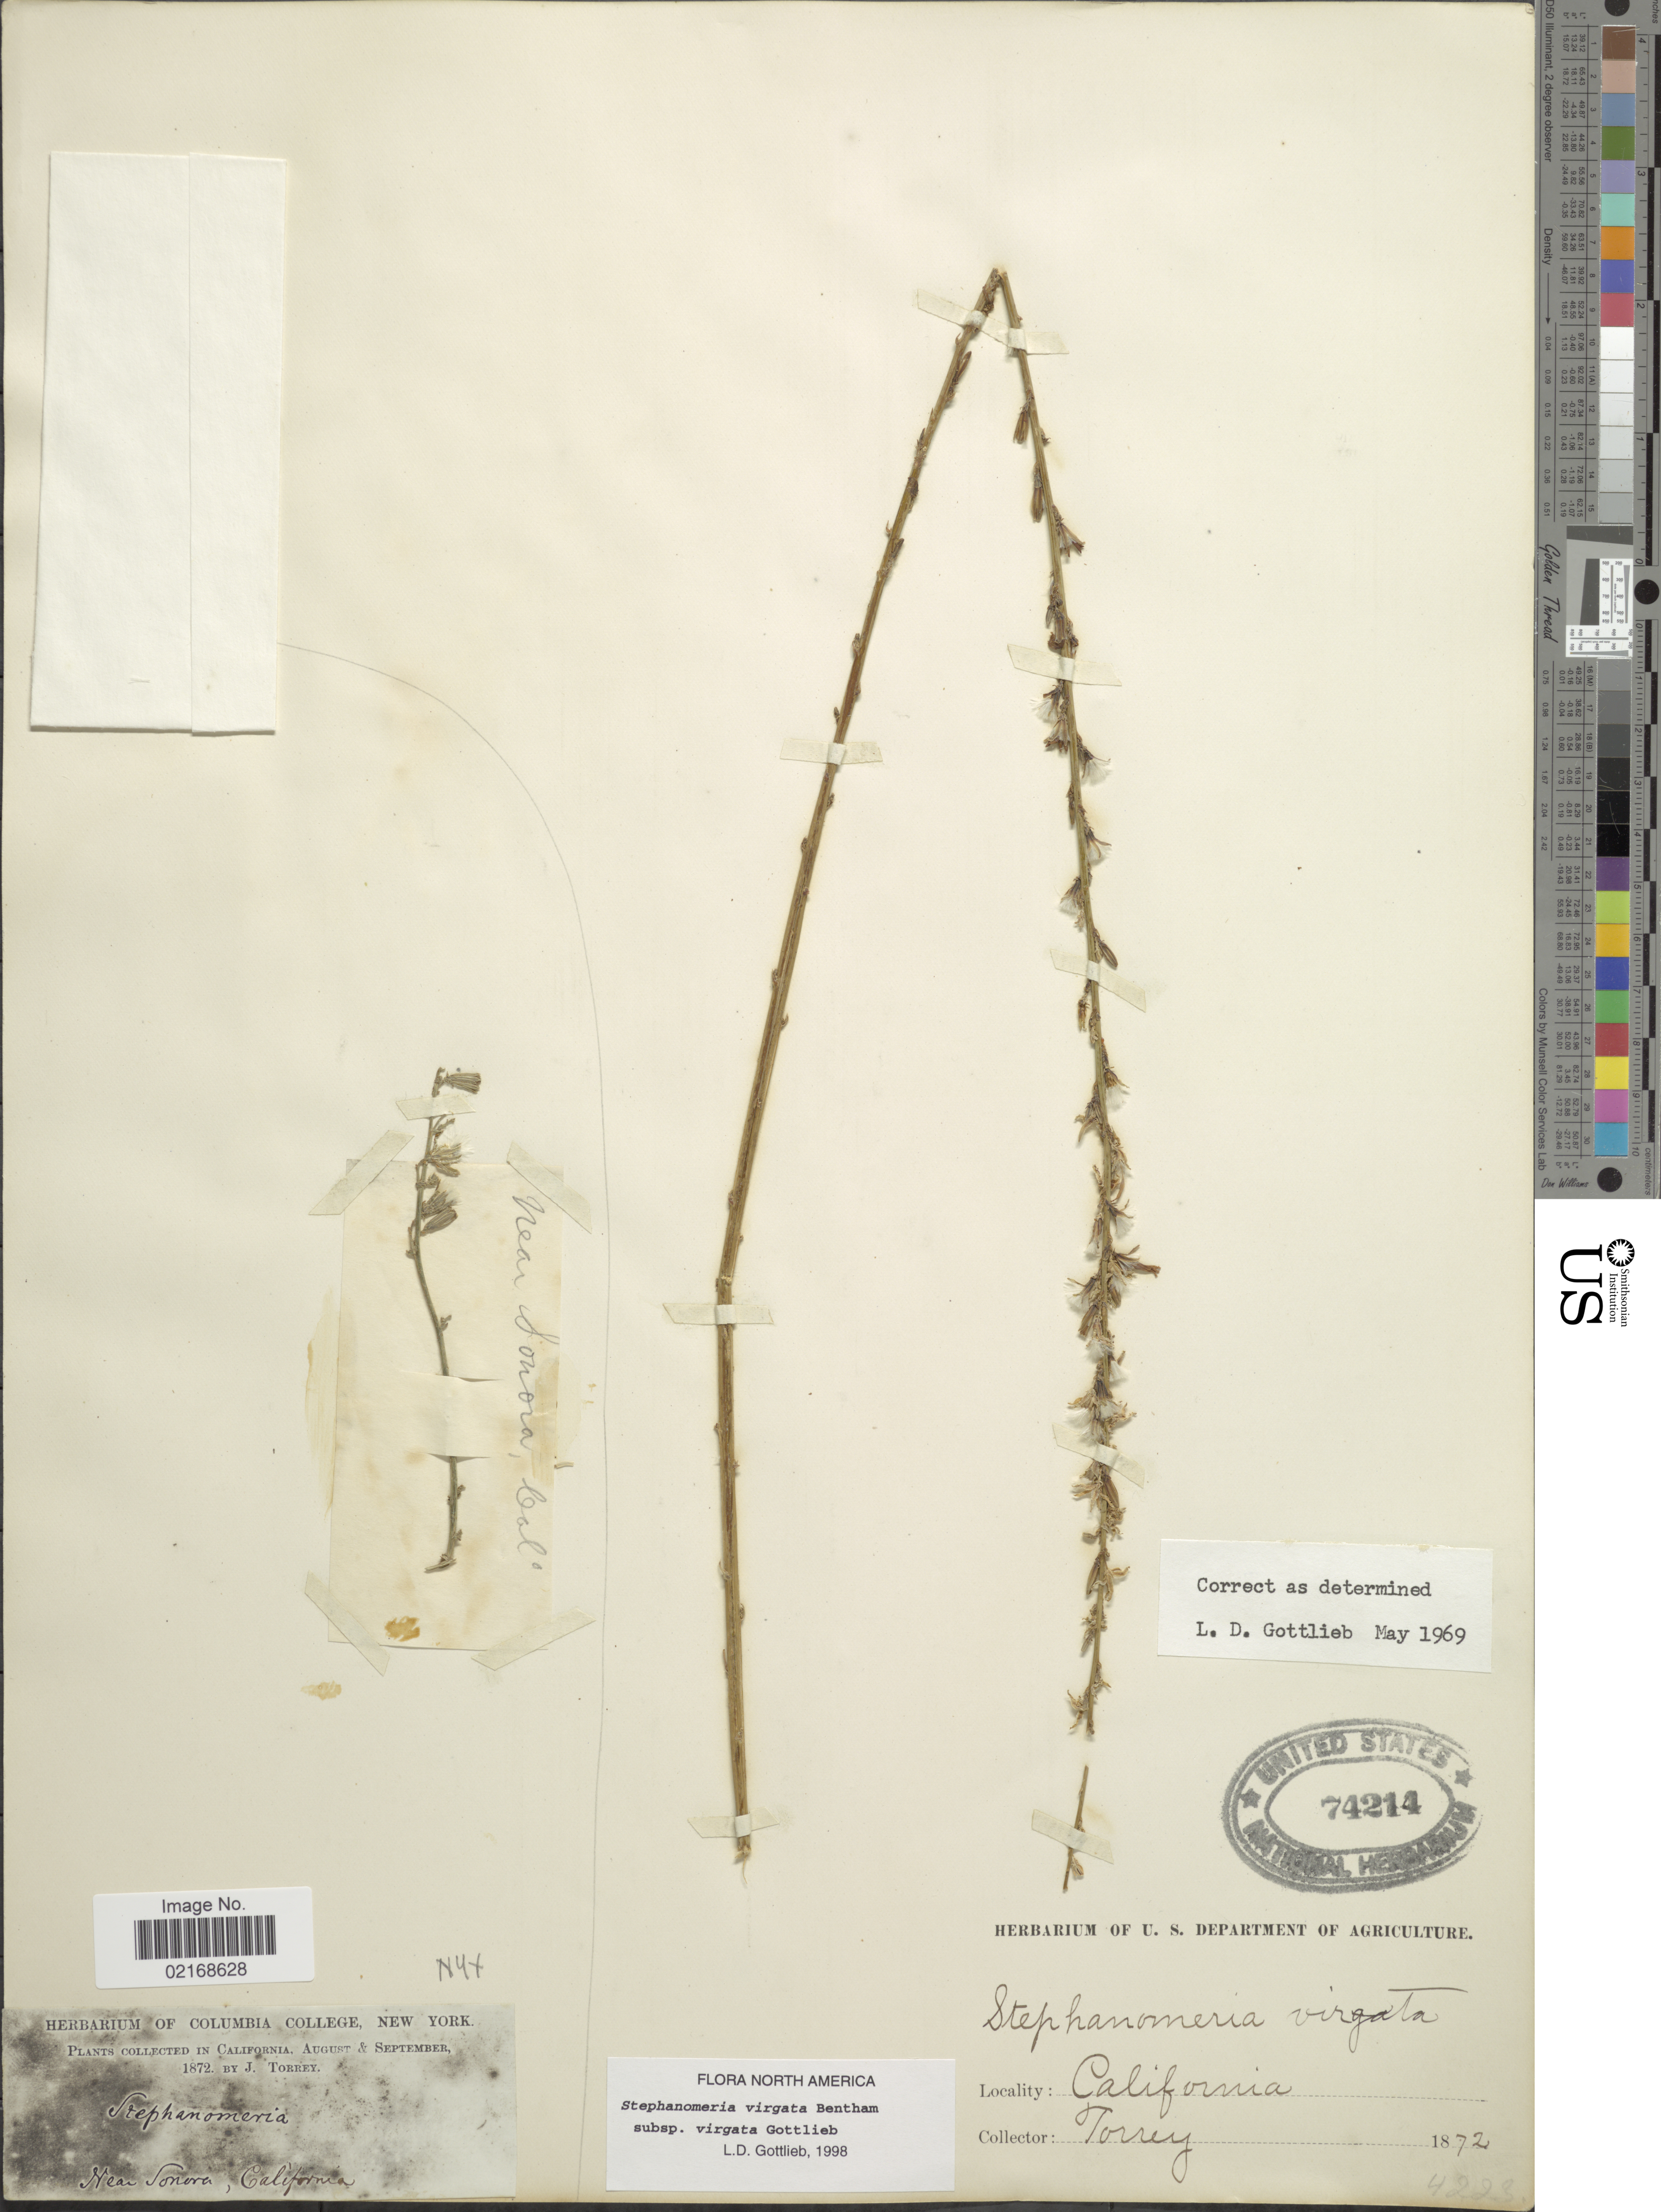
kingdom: Plantae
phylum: Tracheophyta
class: Magnoliopsida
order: Asterales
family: Asteraceae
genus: Stephanomeria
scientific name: Stephanomeria virgata subsp. virgata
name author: Benth.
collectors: J. Torrey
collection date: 1872-08/1872-09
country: United States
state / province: California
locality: Near Sonoma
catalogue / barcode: US 74214